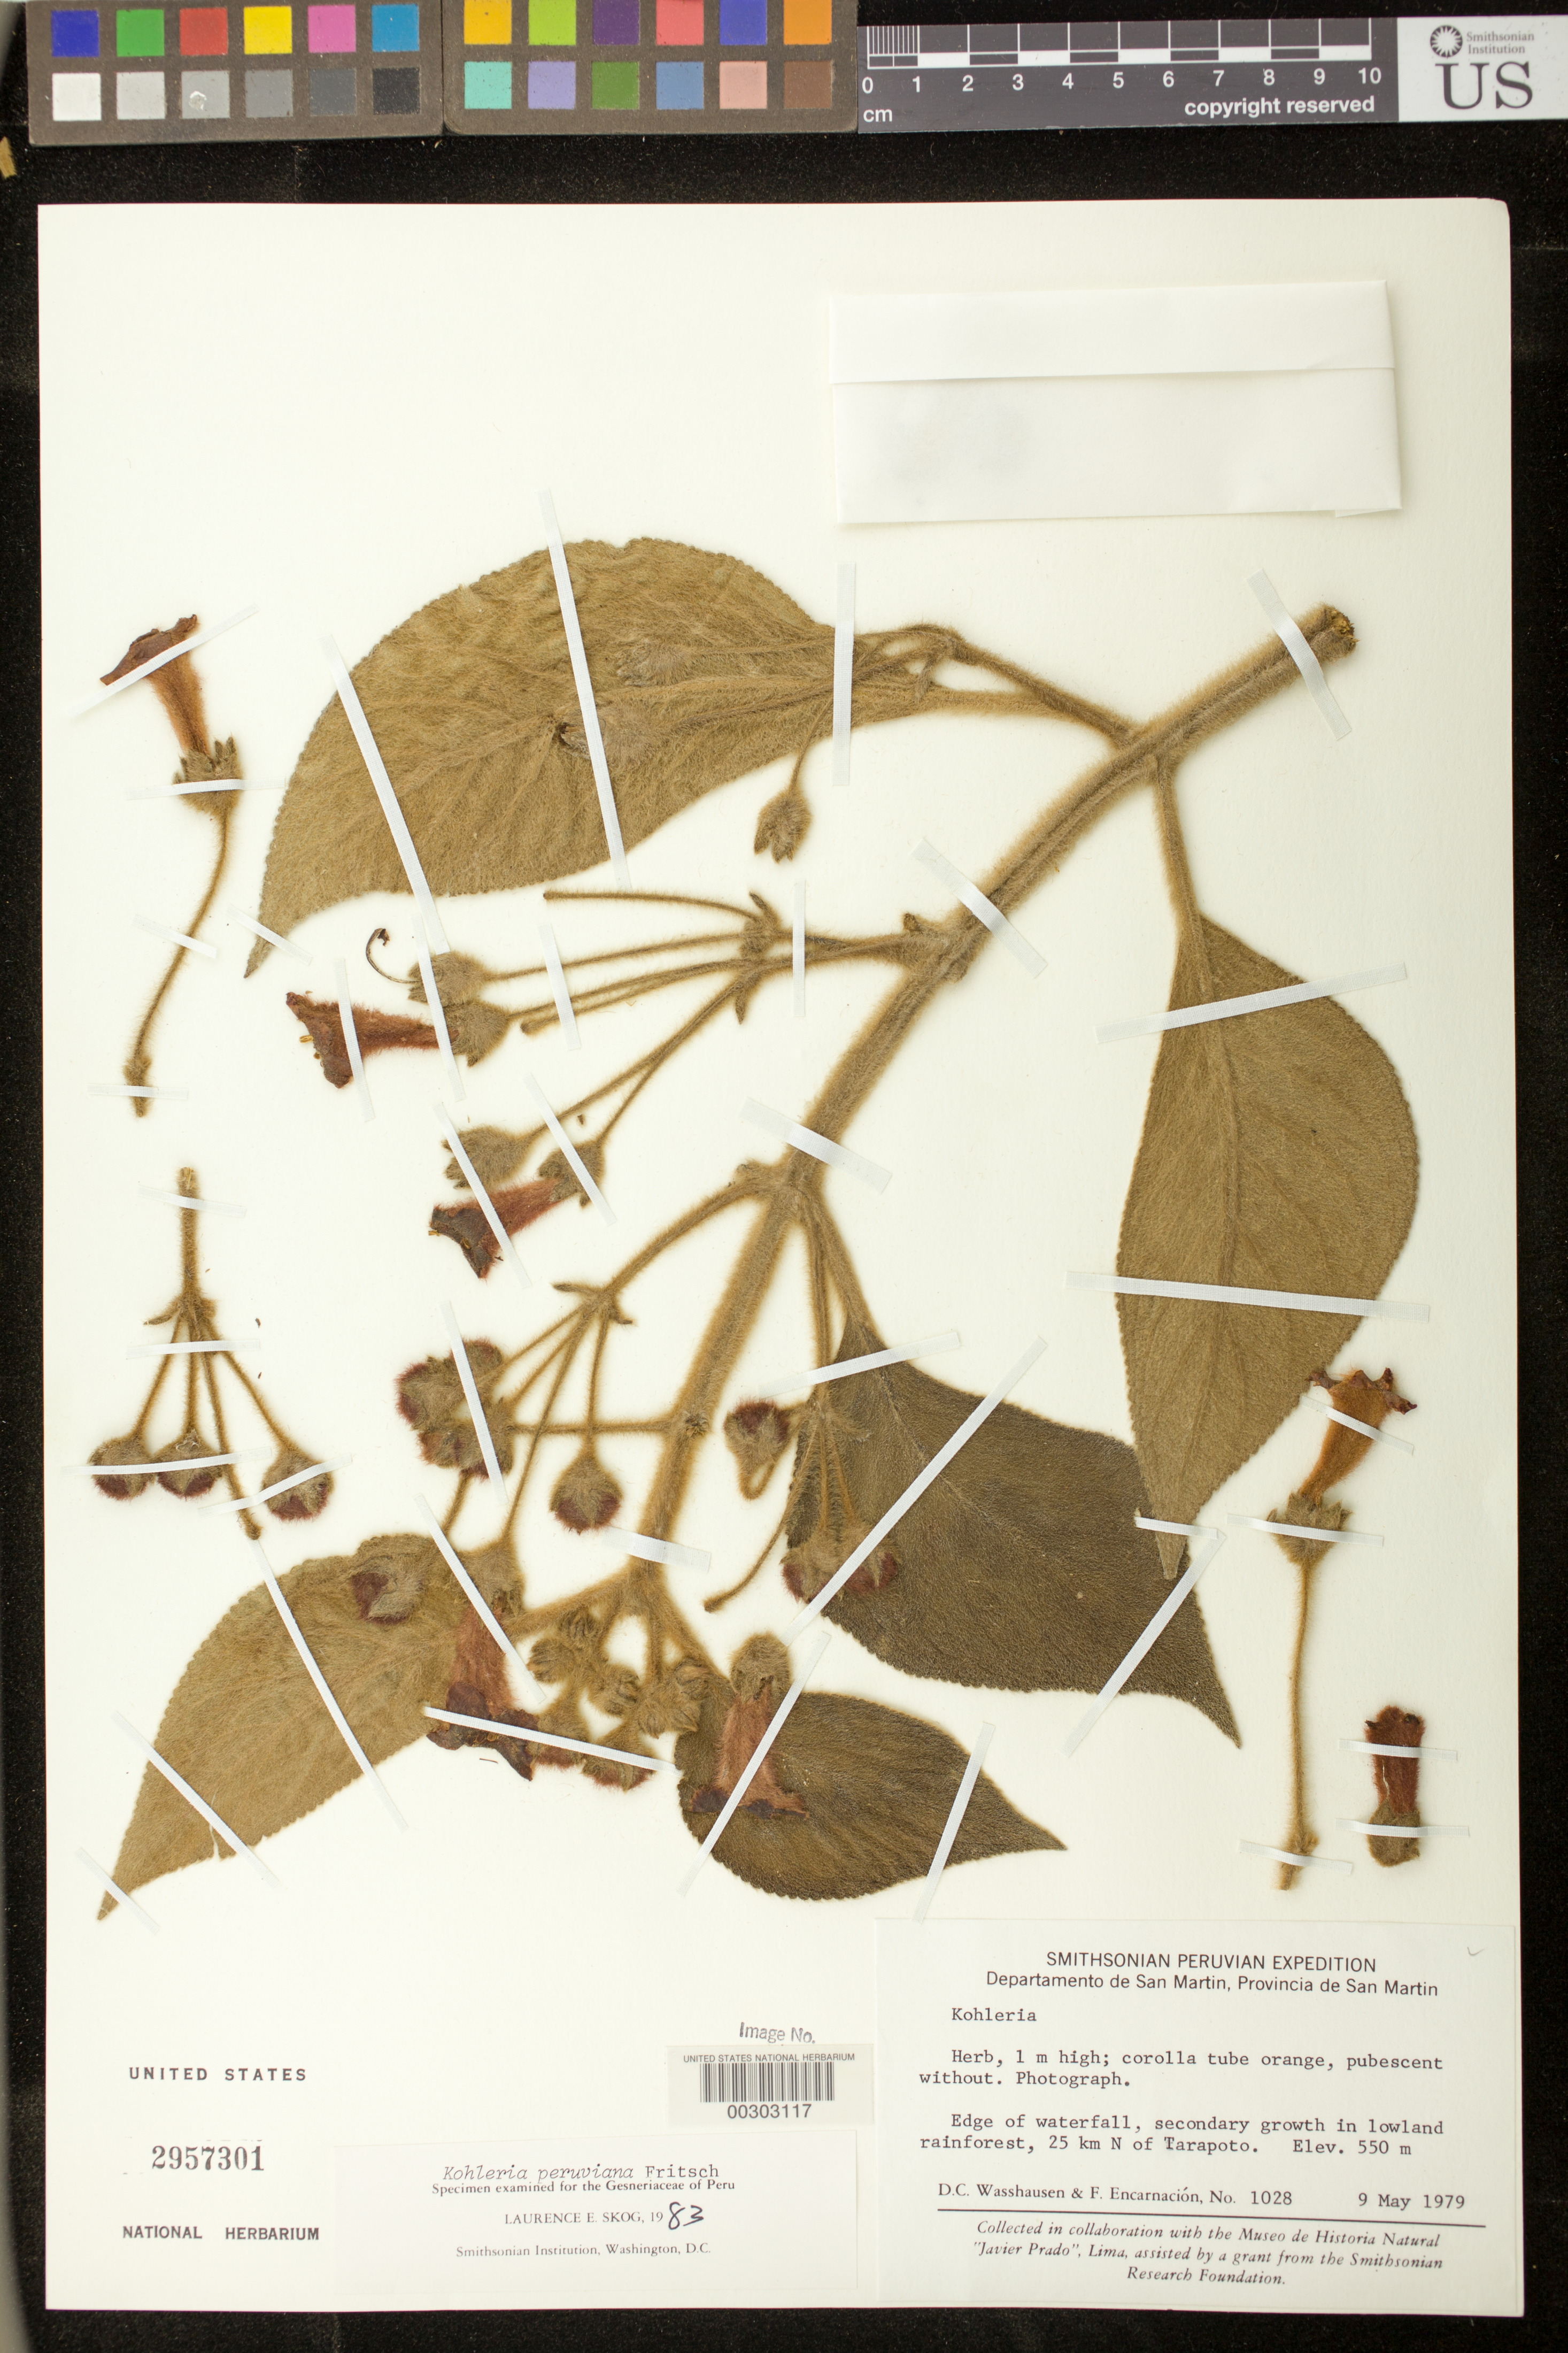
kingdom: Plantae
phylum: Tracheophyta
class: Magnoliopsida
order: Lamiales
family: Gesneriaceae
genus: Kohleria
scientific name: Kohleria peruviana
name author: Fritsch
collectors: D. C. Wasshausen & F. Encarnación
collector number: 1028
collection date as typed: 09 May 1979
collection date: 1979-05-09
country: Peru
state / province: San Martín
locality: Prov. San Martín; 25 km N of Tarapoto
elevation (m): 550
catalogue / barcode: US 2957301